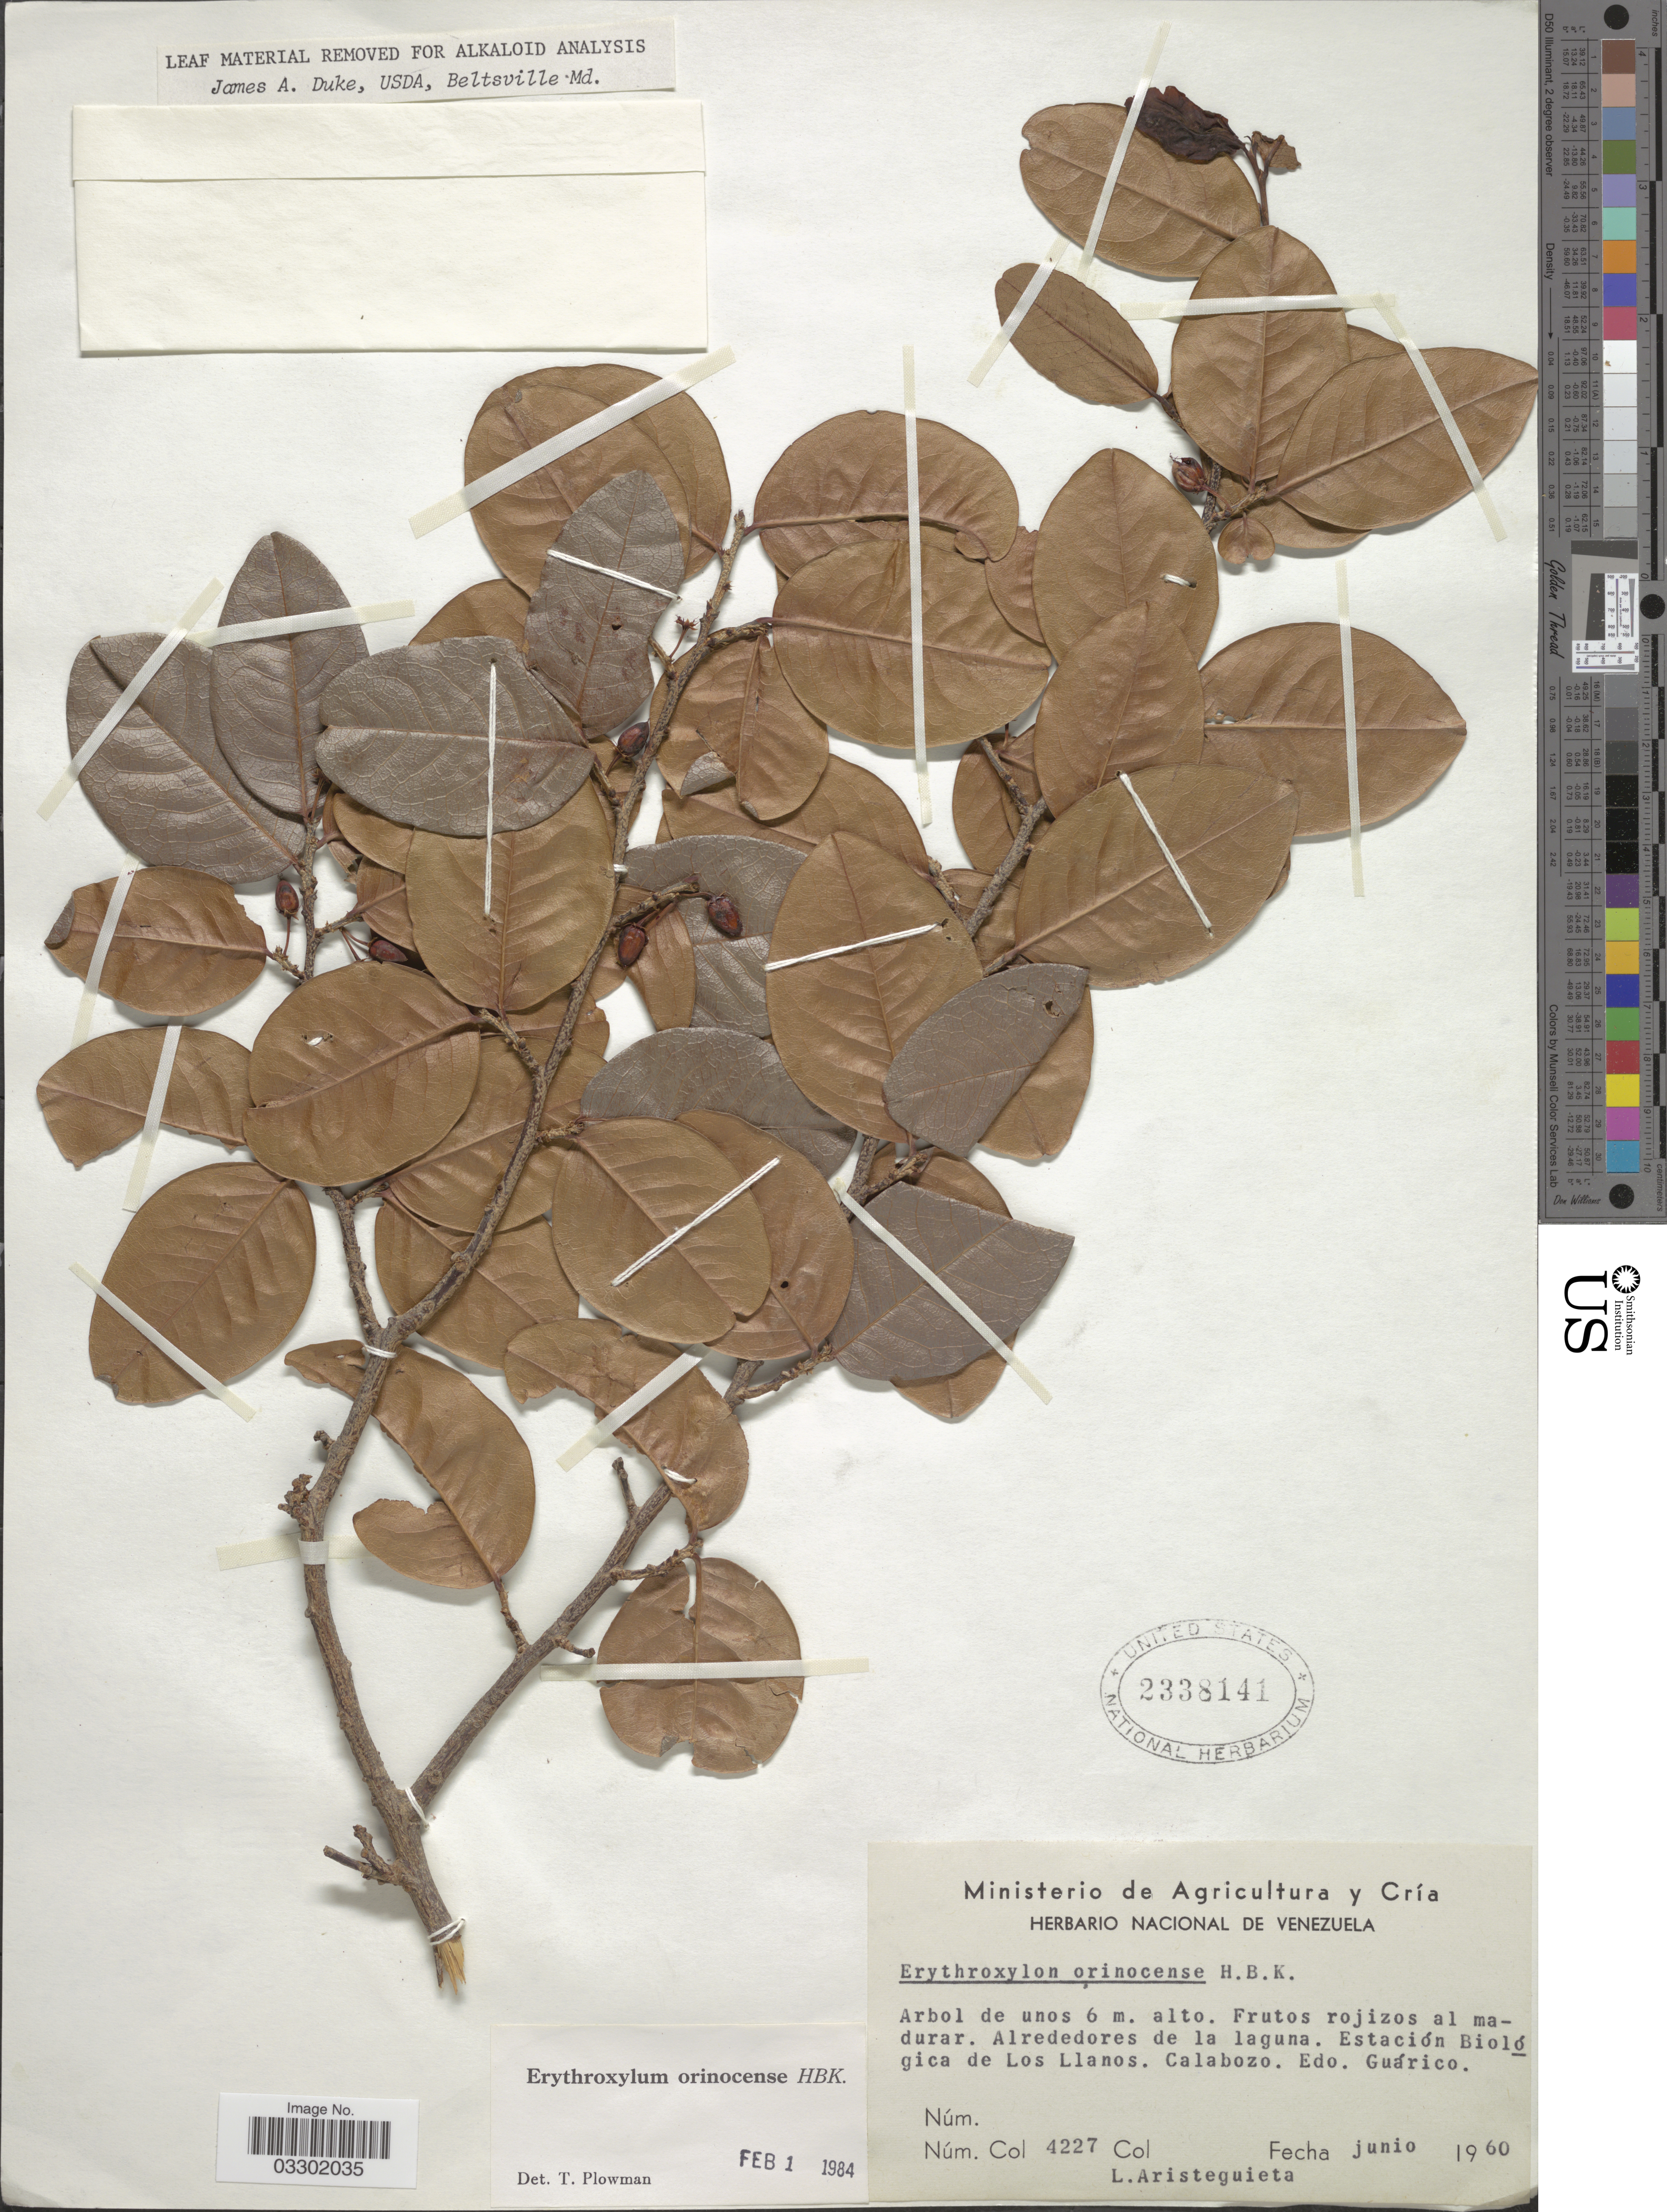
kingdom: Plantae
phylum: Tracheophyta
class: Magnoliopsida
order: Malpighiales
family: Erythroxylaceae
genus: Erythroxylum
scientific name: Erythroxylum orinocense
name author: Kunth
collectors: L. Aristeguieta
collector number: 4227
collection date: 1960-06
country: Venezuela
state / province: Guárico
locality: Alrededores de la laguna. Estación Biológica de Los Llanos. Calabozo.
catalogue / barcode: US 2338141